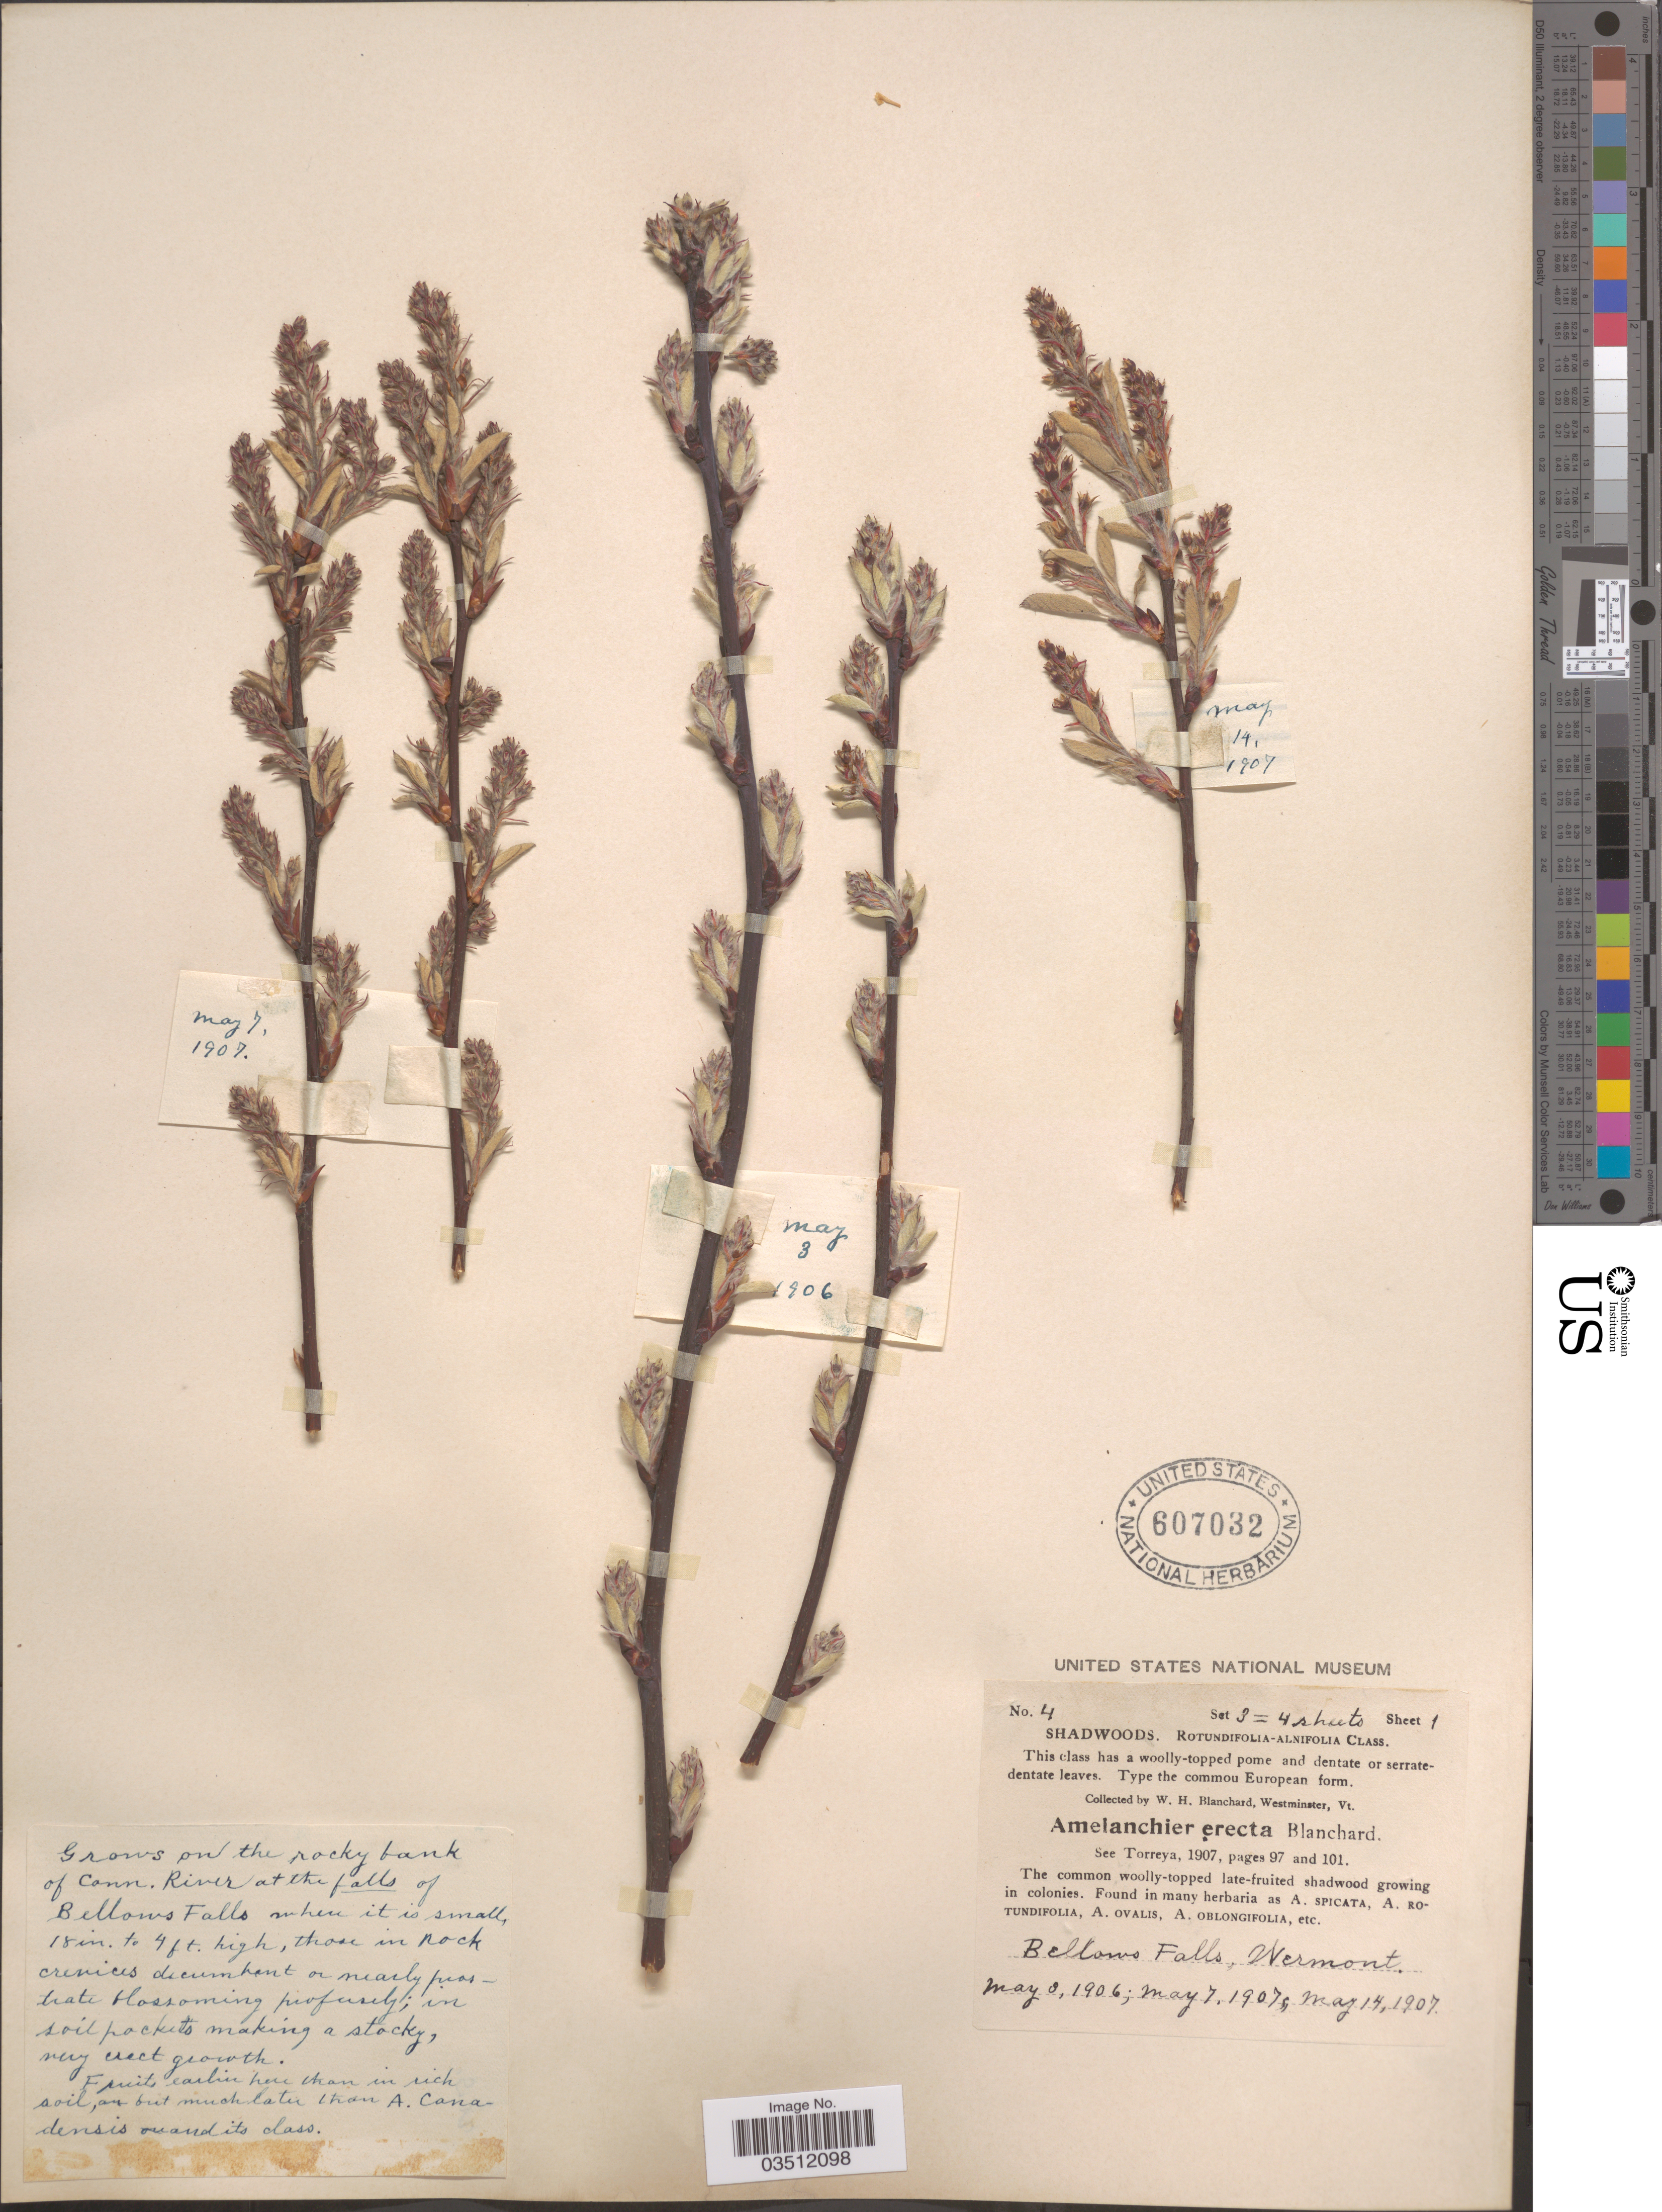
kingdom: Plantae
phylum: Tracheophyta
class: Magnoliopsida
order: Rosales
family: Rosaceae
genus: Amelanchier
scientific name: Amelanchier erecta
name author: Blanch.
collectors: W. H. Blanchard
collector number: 4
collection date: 1907-05-07/1907-05-14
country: United States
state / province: Vermont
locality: Bellows Falls. Rocky bank of conn. River at the falls of Bellows Falls.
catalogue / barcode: US 607032